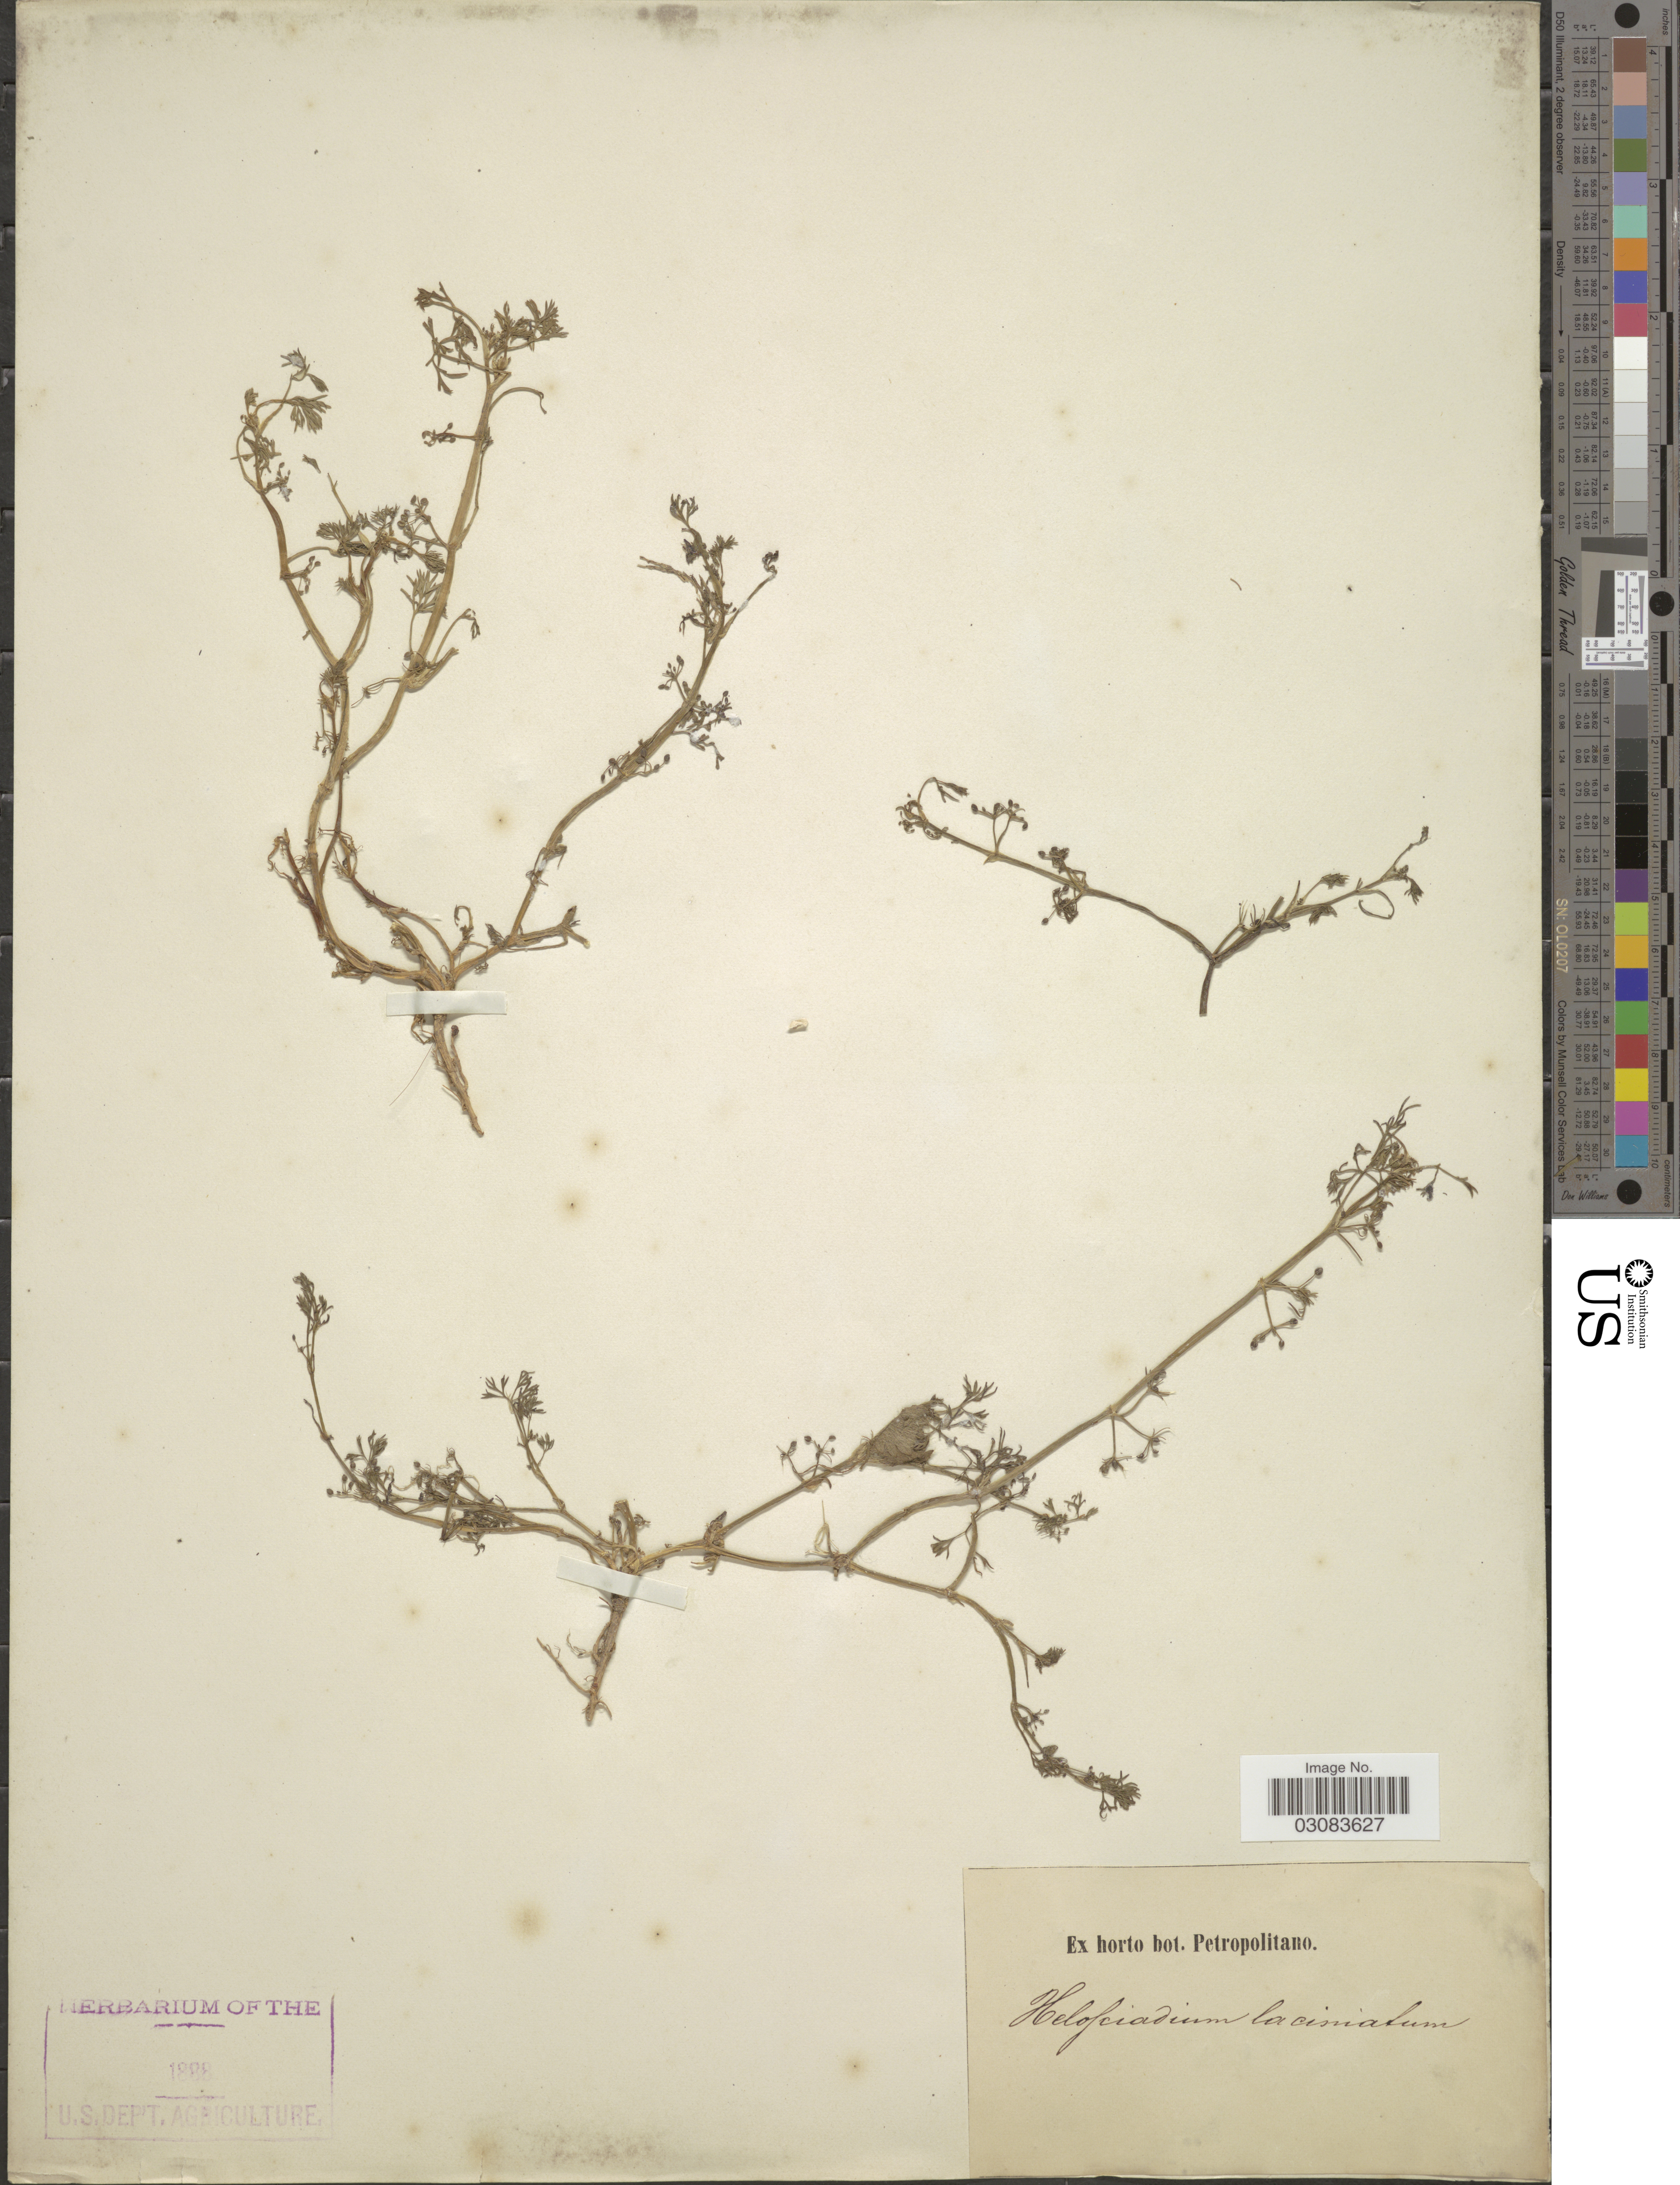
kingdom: Plantae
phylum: Tracheophyta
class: Magnoliopsida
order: Apiales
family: Apiaceae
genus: Cyclospermum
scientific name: Cyclospermum laciniatum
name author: (DC.) Constance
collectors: ex Herb. bot. Petropolitano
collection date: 1888